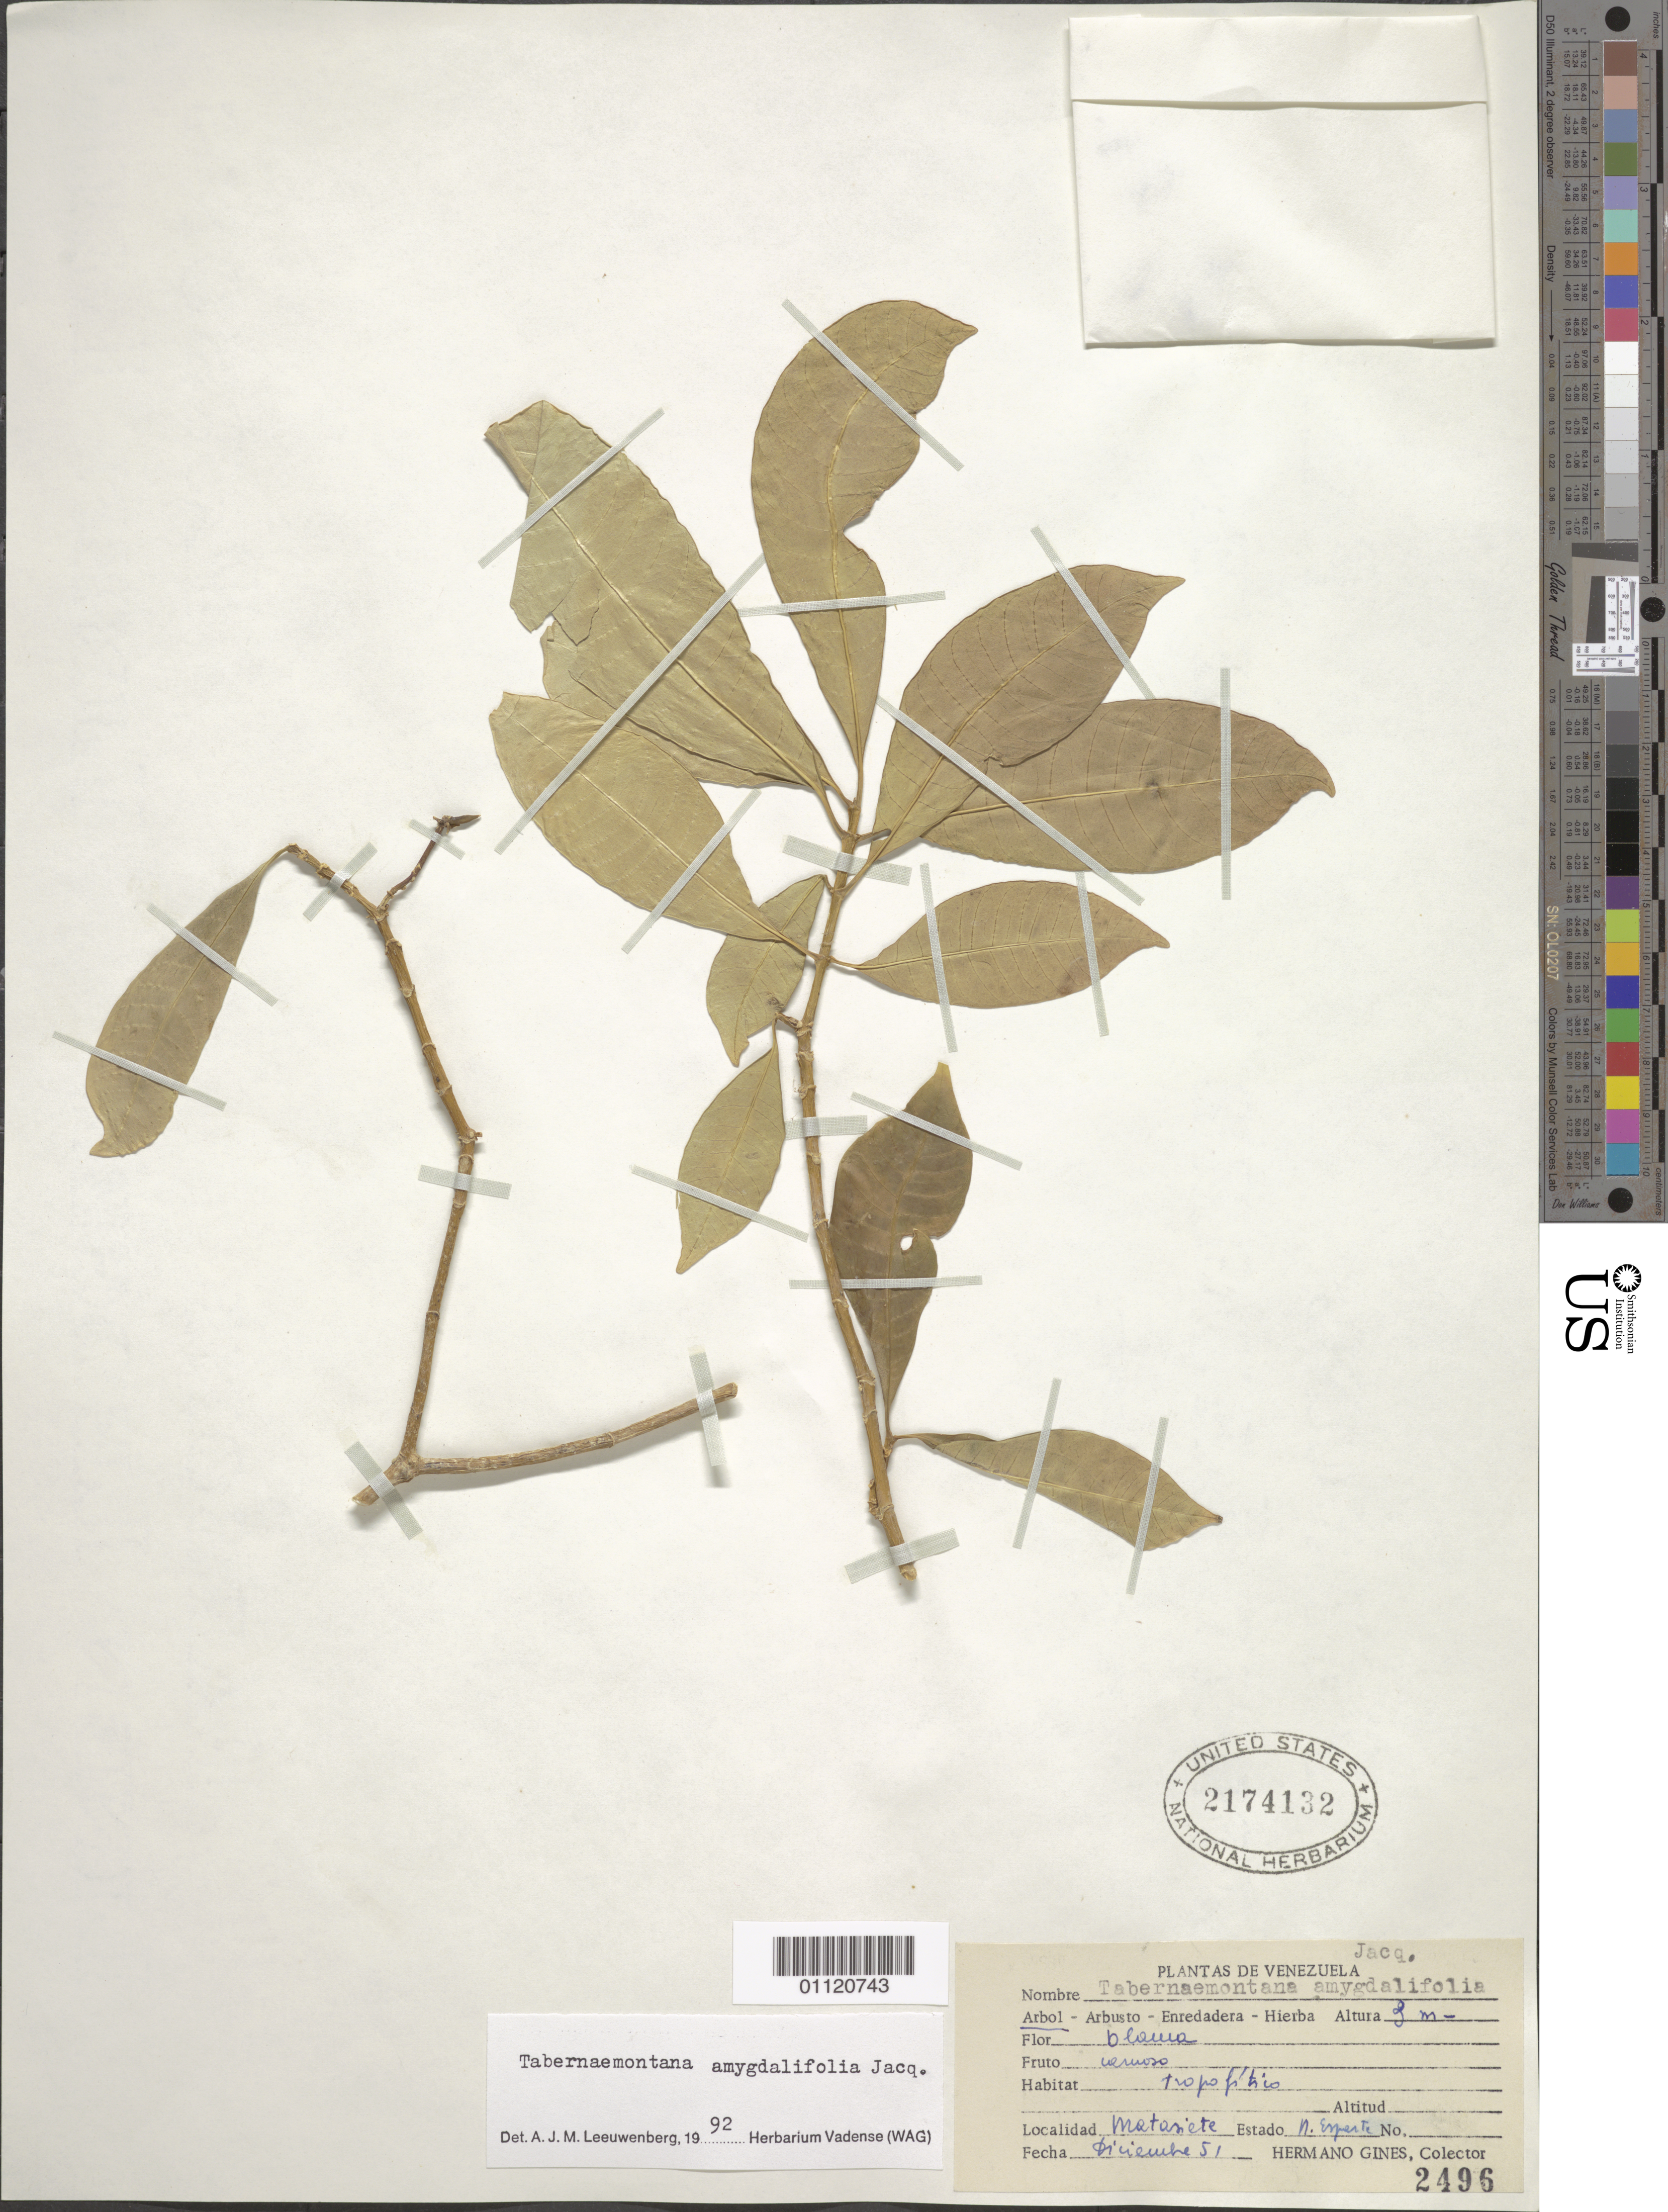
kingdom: Plantae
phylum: Tracheophyta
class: Magnoliopsida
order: Gentianales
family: Apocynaceae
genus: Tabernaemontana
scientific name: Tabernaemontana amygdalifolia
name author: Jacq.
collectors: Bro. Gines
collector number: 2496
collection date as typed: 01 Dec 1951 to 31 Dec 1951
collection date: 1951-12-01/1951-12-31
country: Venezuela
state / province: Nueva Esparta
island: Margarita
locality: Matasiete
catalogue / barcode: US 2174132